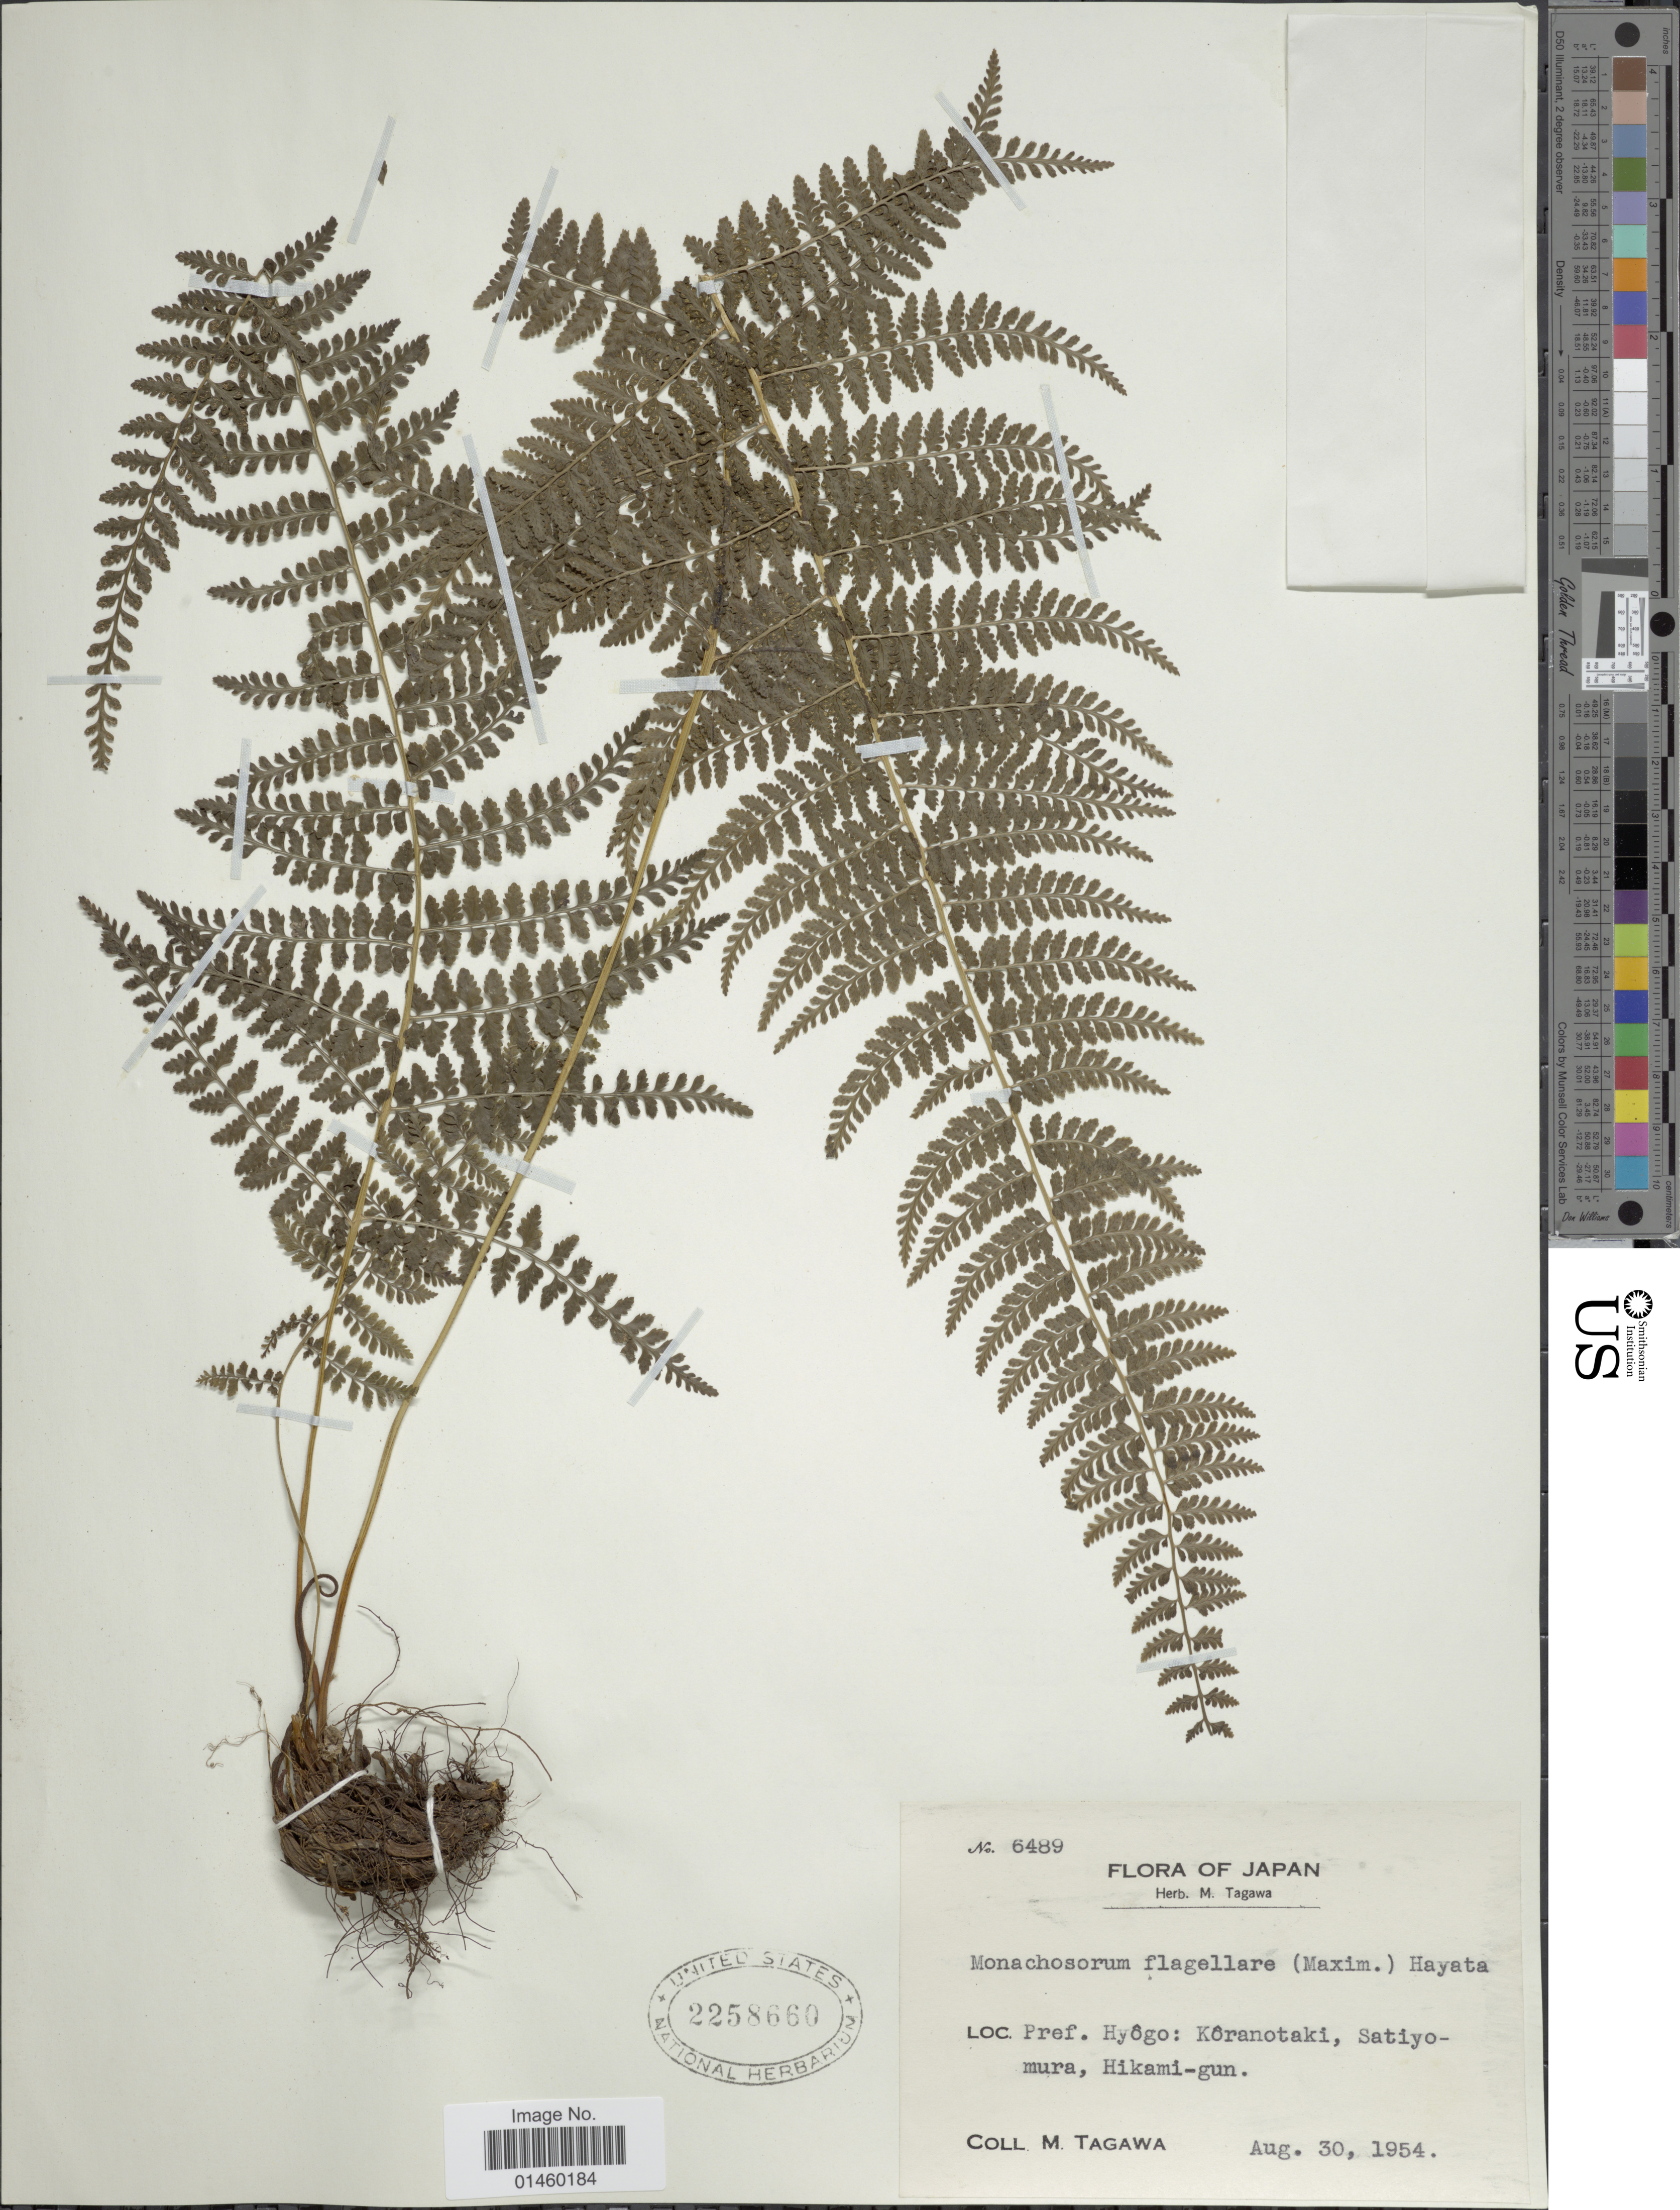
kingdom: Plantae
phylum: Tracheophyta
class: Polypodiopsida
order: Polypodiales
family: Dennstaedtiaceae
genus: Monachosorum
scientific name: Monachosorum flagellare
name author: (Makino) Hayata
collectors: M. Tagawa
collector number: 6489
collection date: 1954-09-30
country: Japan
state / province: Hyogo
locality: Pref. Hyogo: Koranotaki, Satiyomura, Hikami-gun.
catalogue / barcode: US 2258660